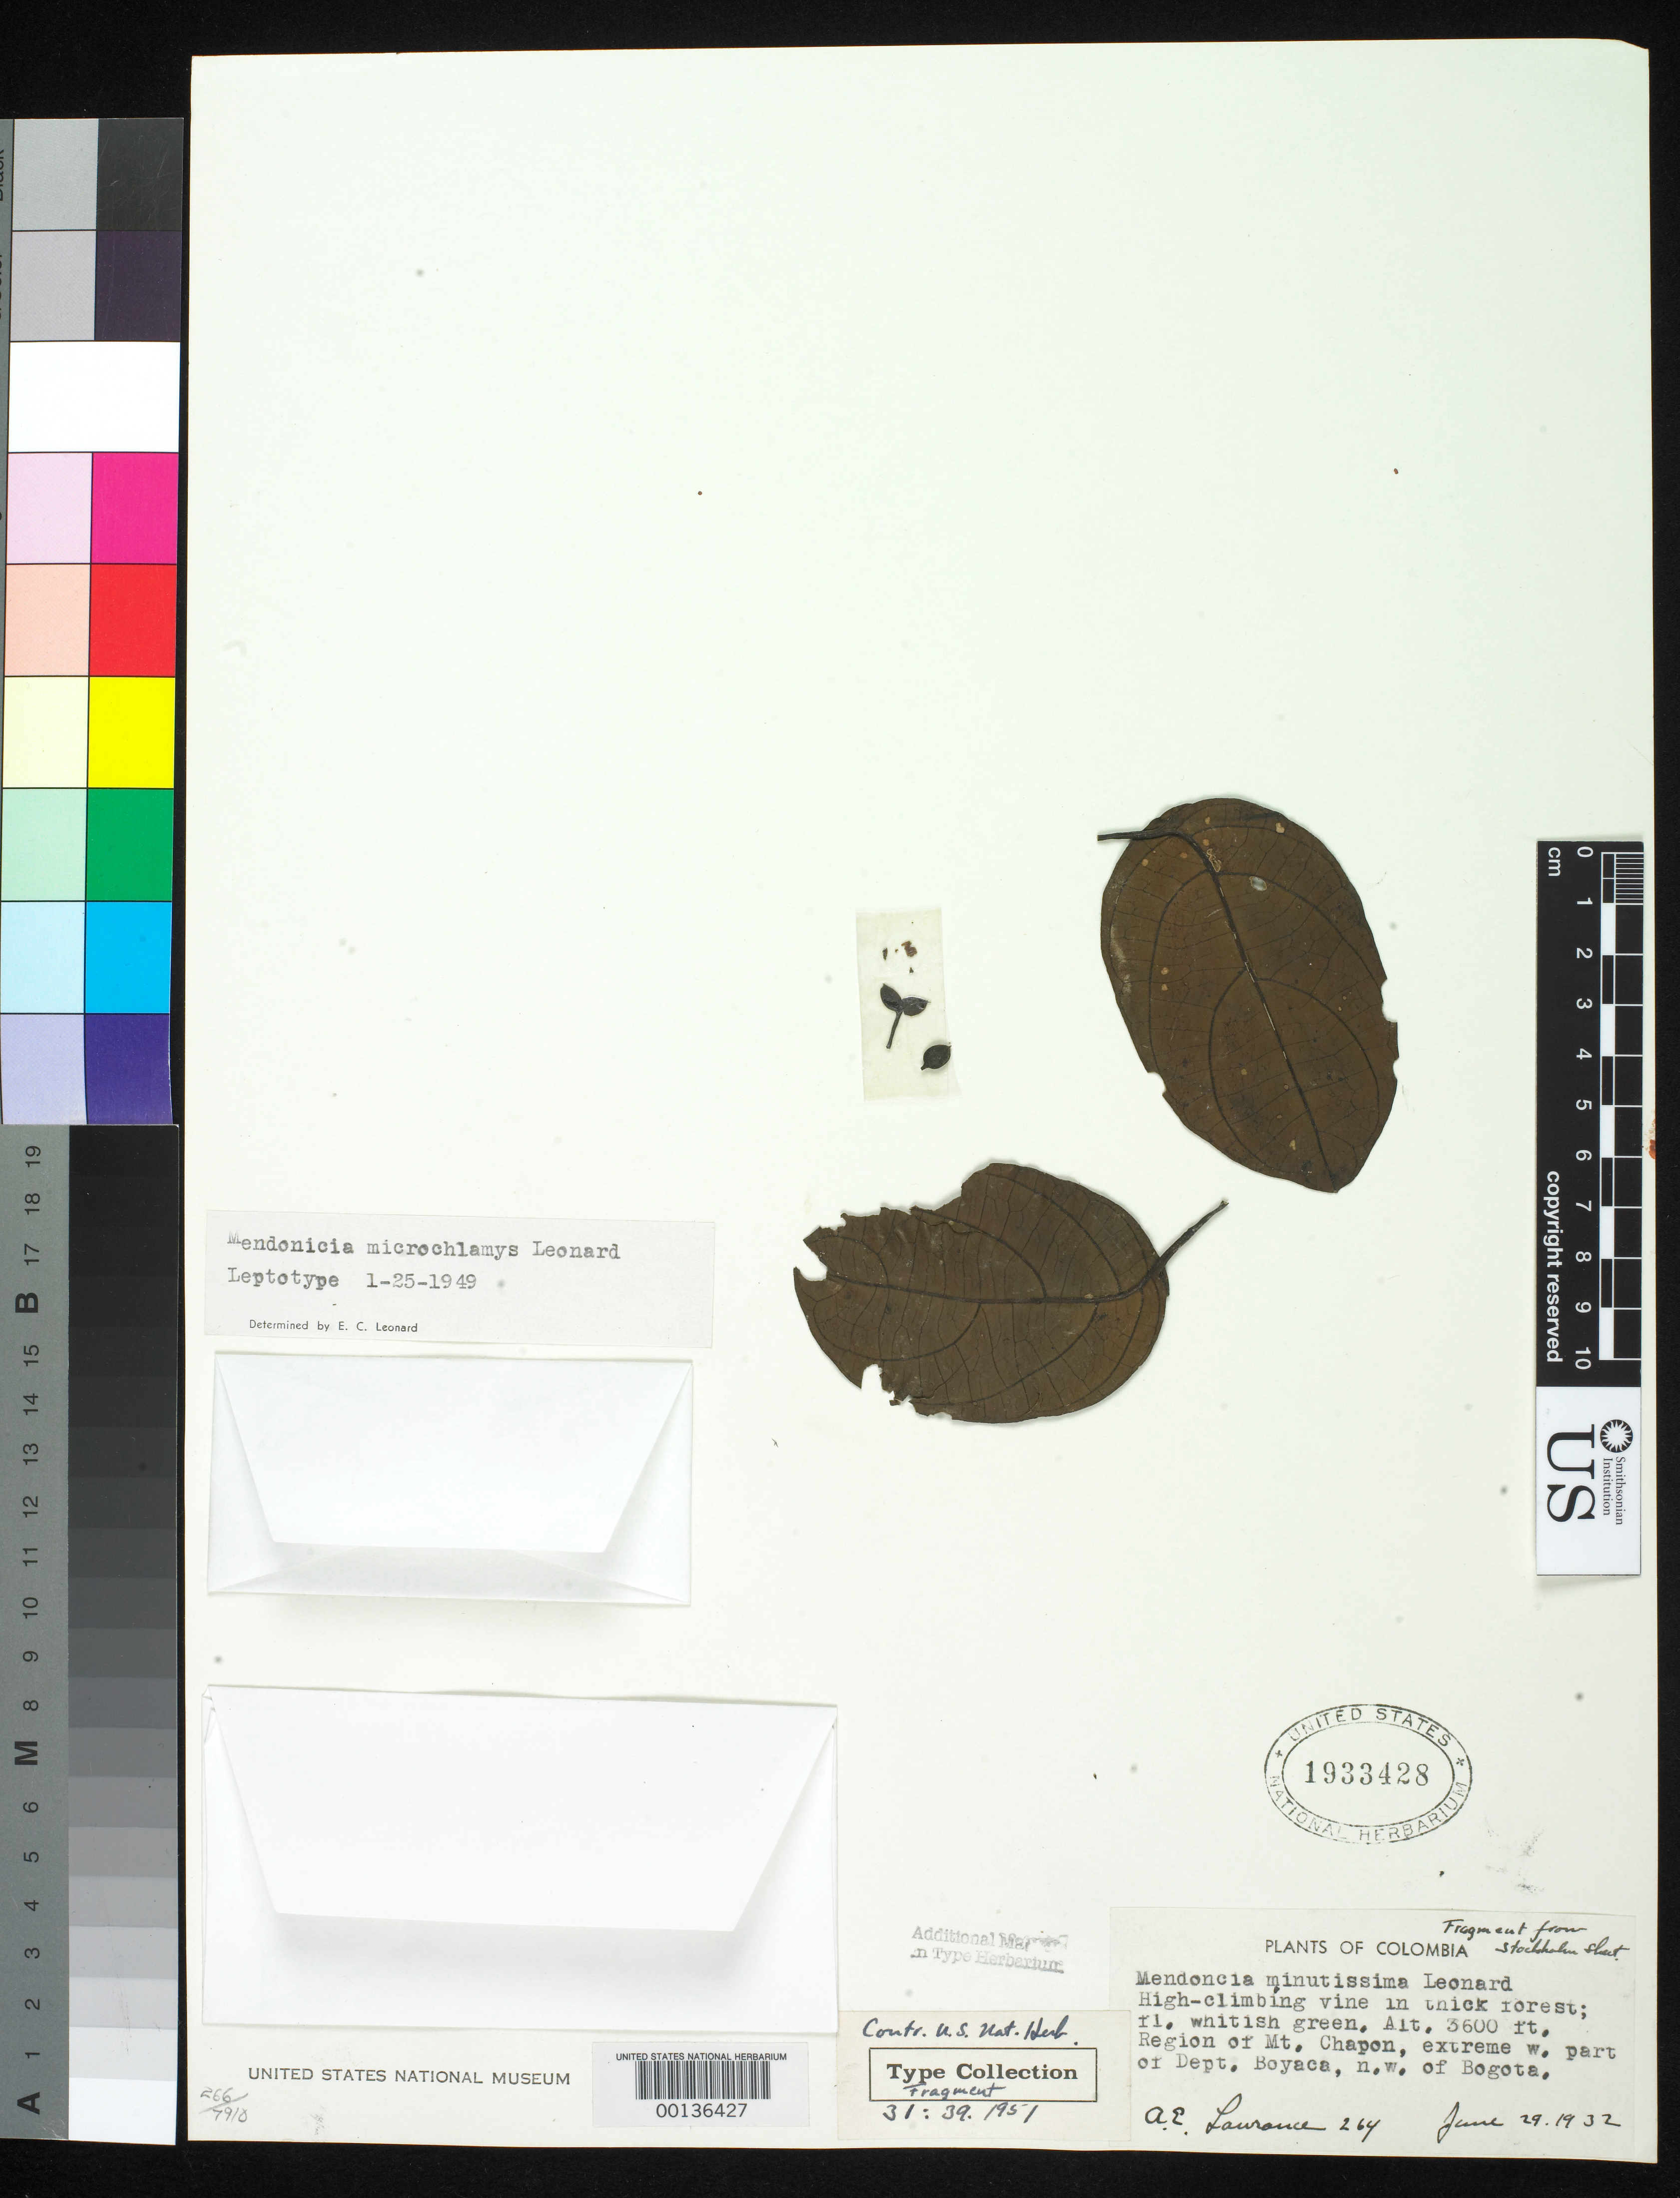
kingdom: Plantae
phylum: Tracheophyta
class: Magnoliopsida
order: Lamiales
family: Acanthaceae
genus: Mendoncia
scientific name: Mendoncia microchlamys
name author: Leonard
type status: Isotype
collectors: A. Lawrance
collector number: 264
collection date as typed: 29 Jun 1932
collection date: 1932-06-29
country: Colombia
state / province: Boyacá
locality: Mount Chapon region.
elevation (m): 1097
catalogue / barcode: US 1933428